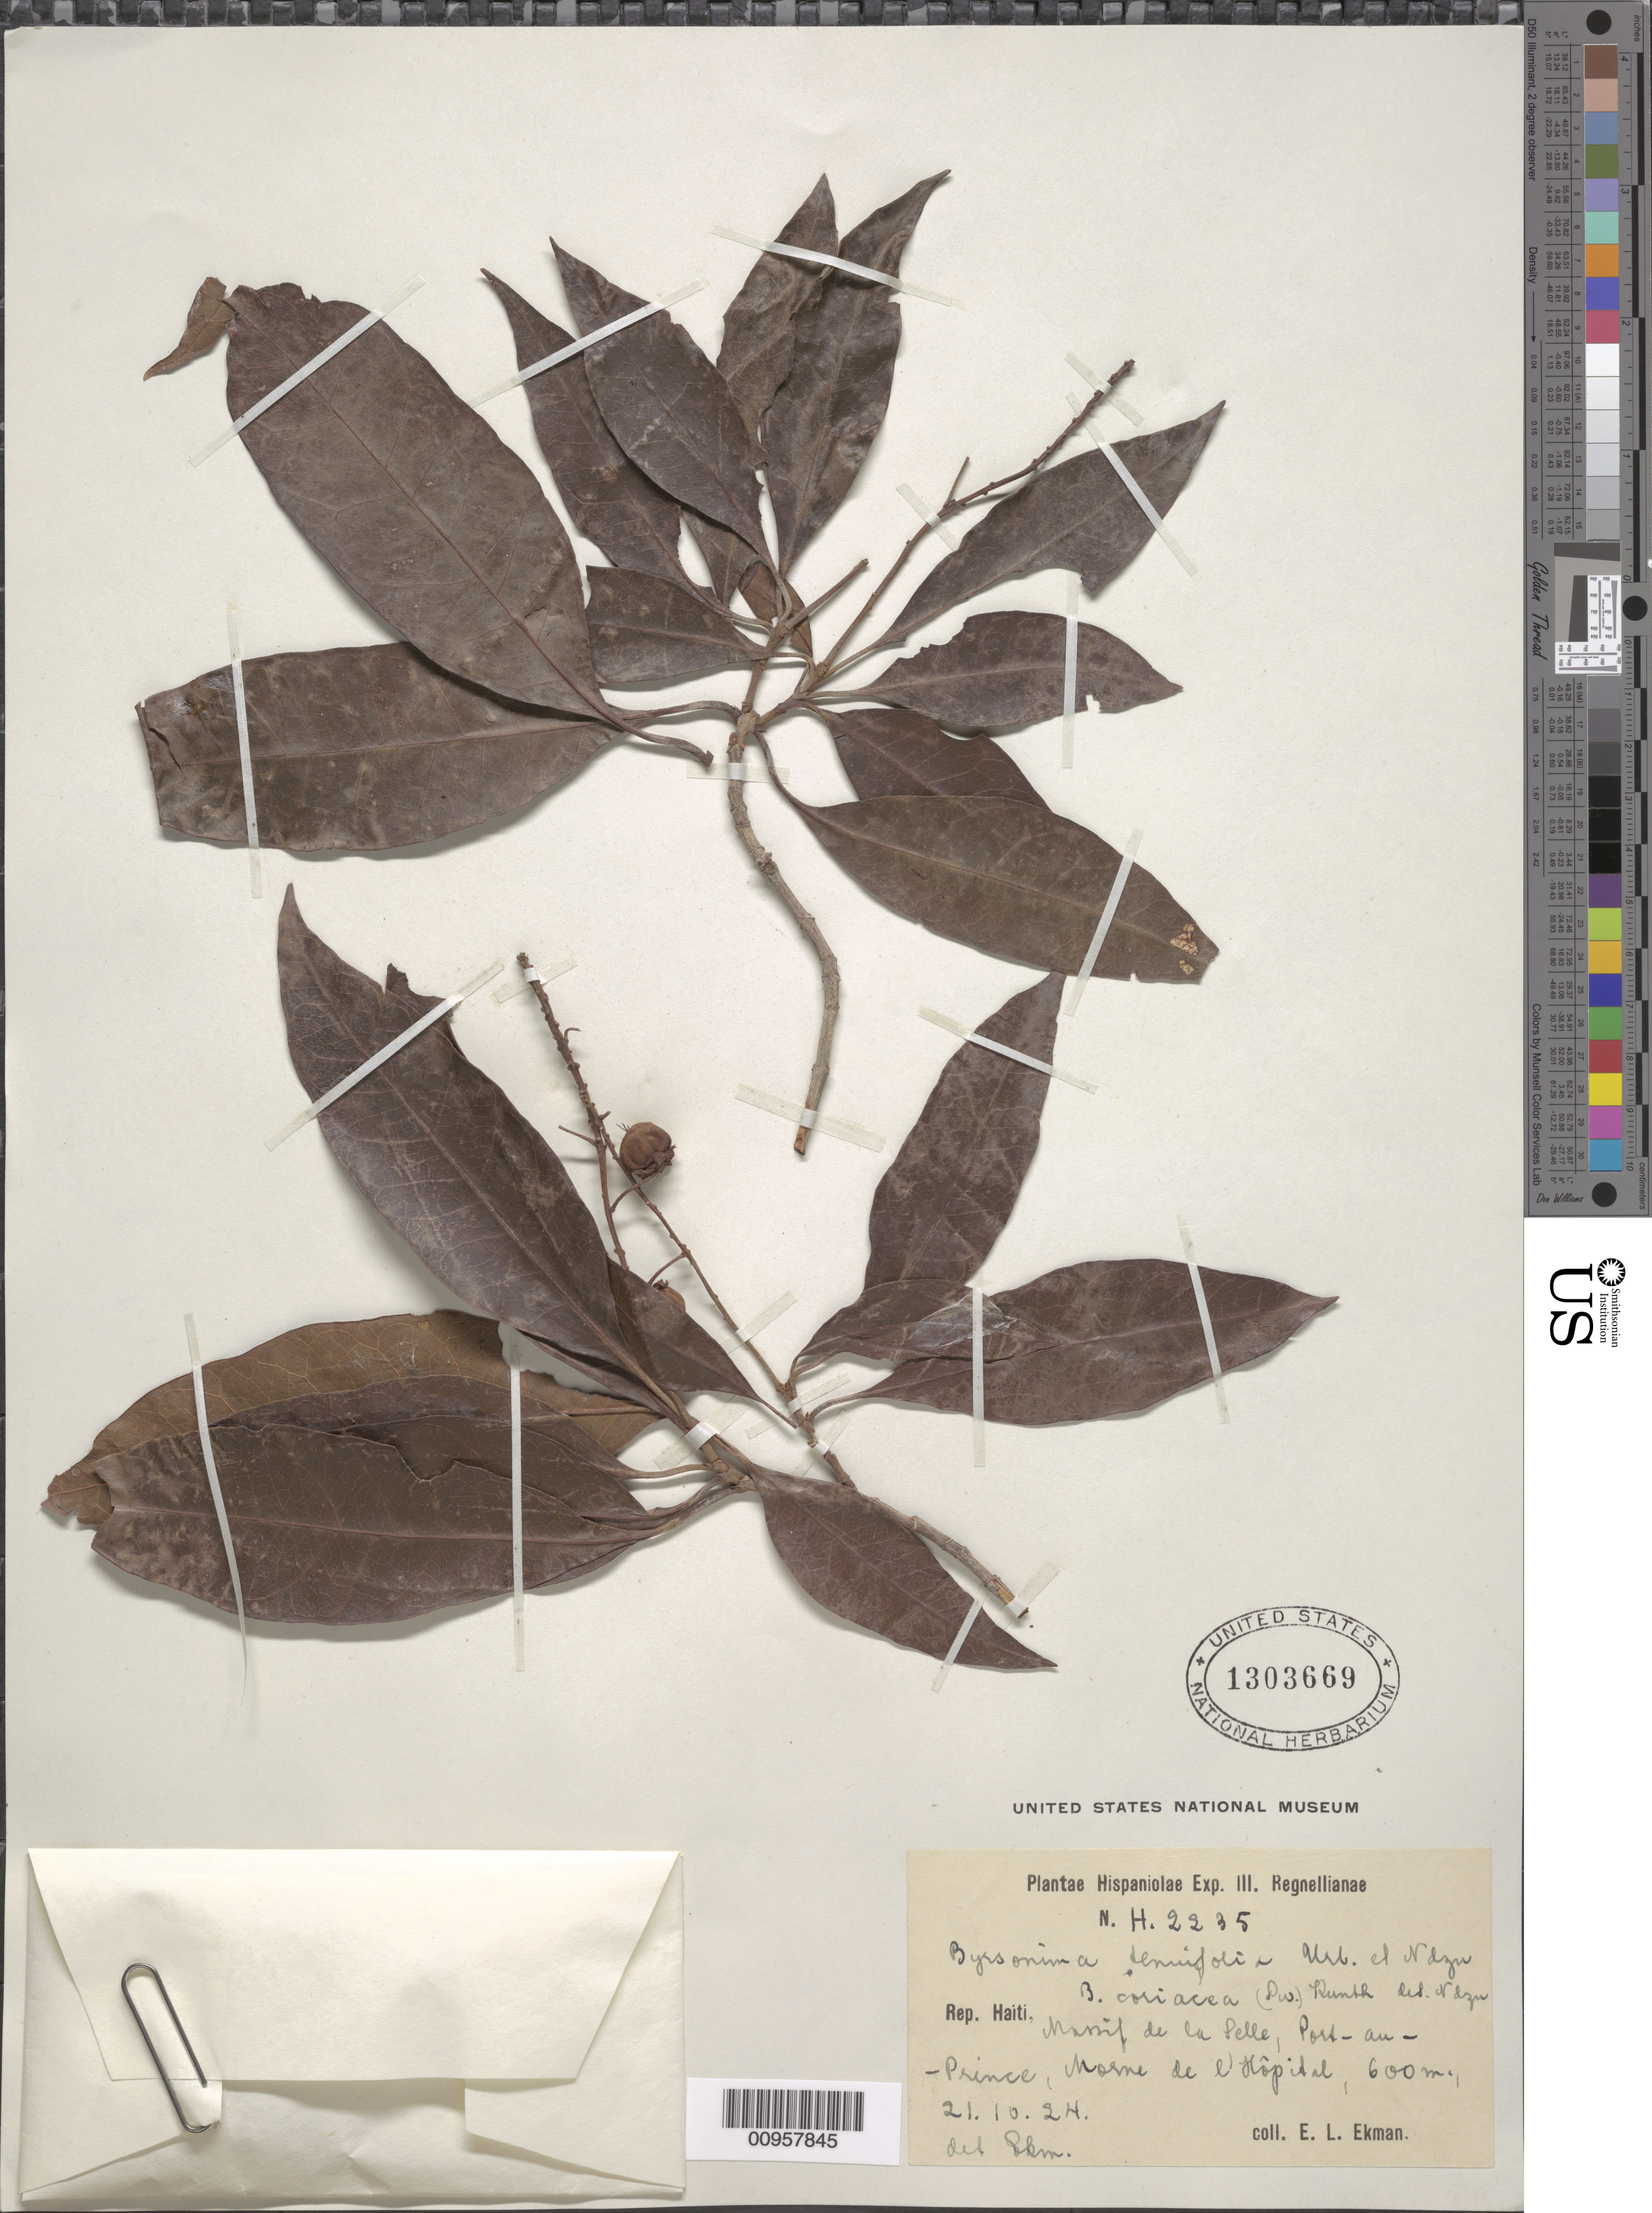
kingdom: Plantae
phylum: Tracheophyta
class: Magnoliopsida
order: Malpighiales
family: Malpighiaceae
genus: Byrsonima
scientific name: Byrsonima tenuifolia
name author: Urb. & Nied.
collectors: E. L. Ekman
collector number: H 2235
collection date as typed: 21 Oct 1924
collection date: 1924-10-21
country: Haiti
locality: Massif de la Selle, Port-au-Prince, Morne de l'Hôpital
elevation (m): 600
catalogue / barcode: US 1303669